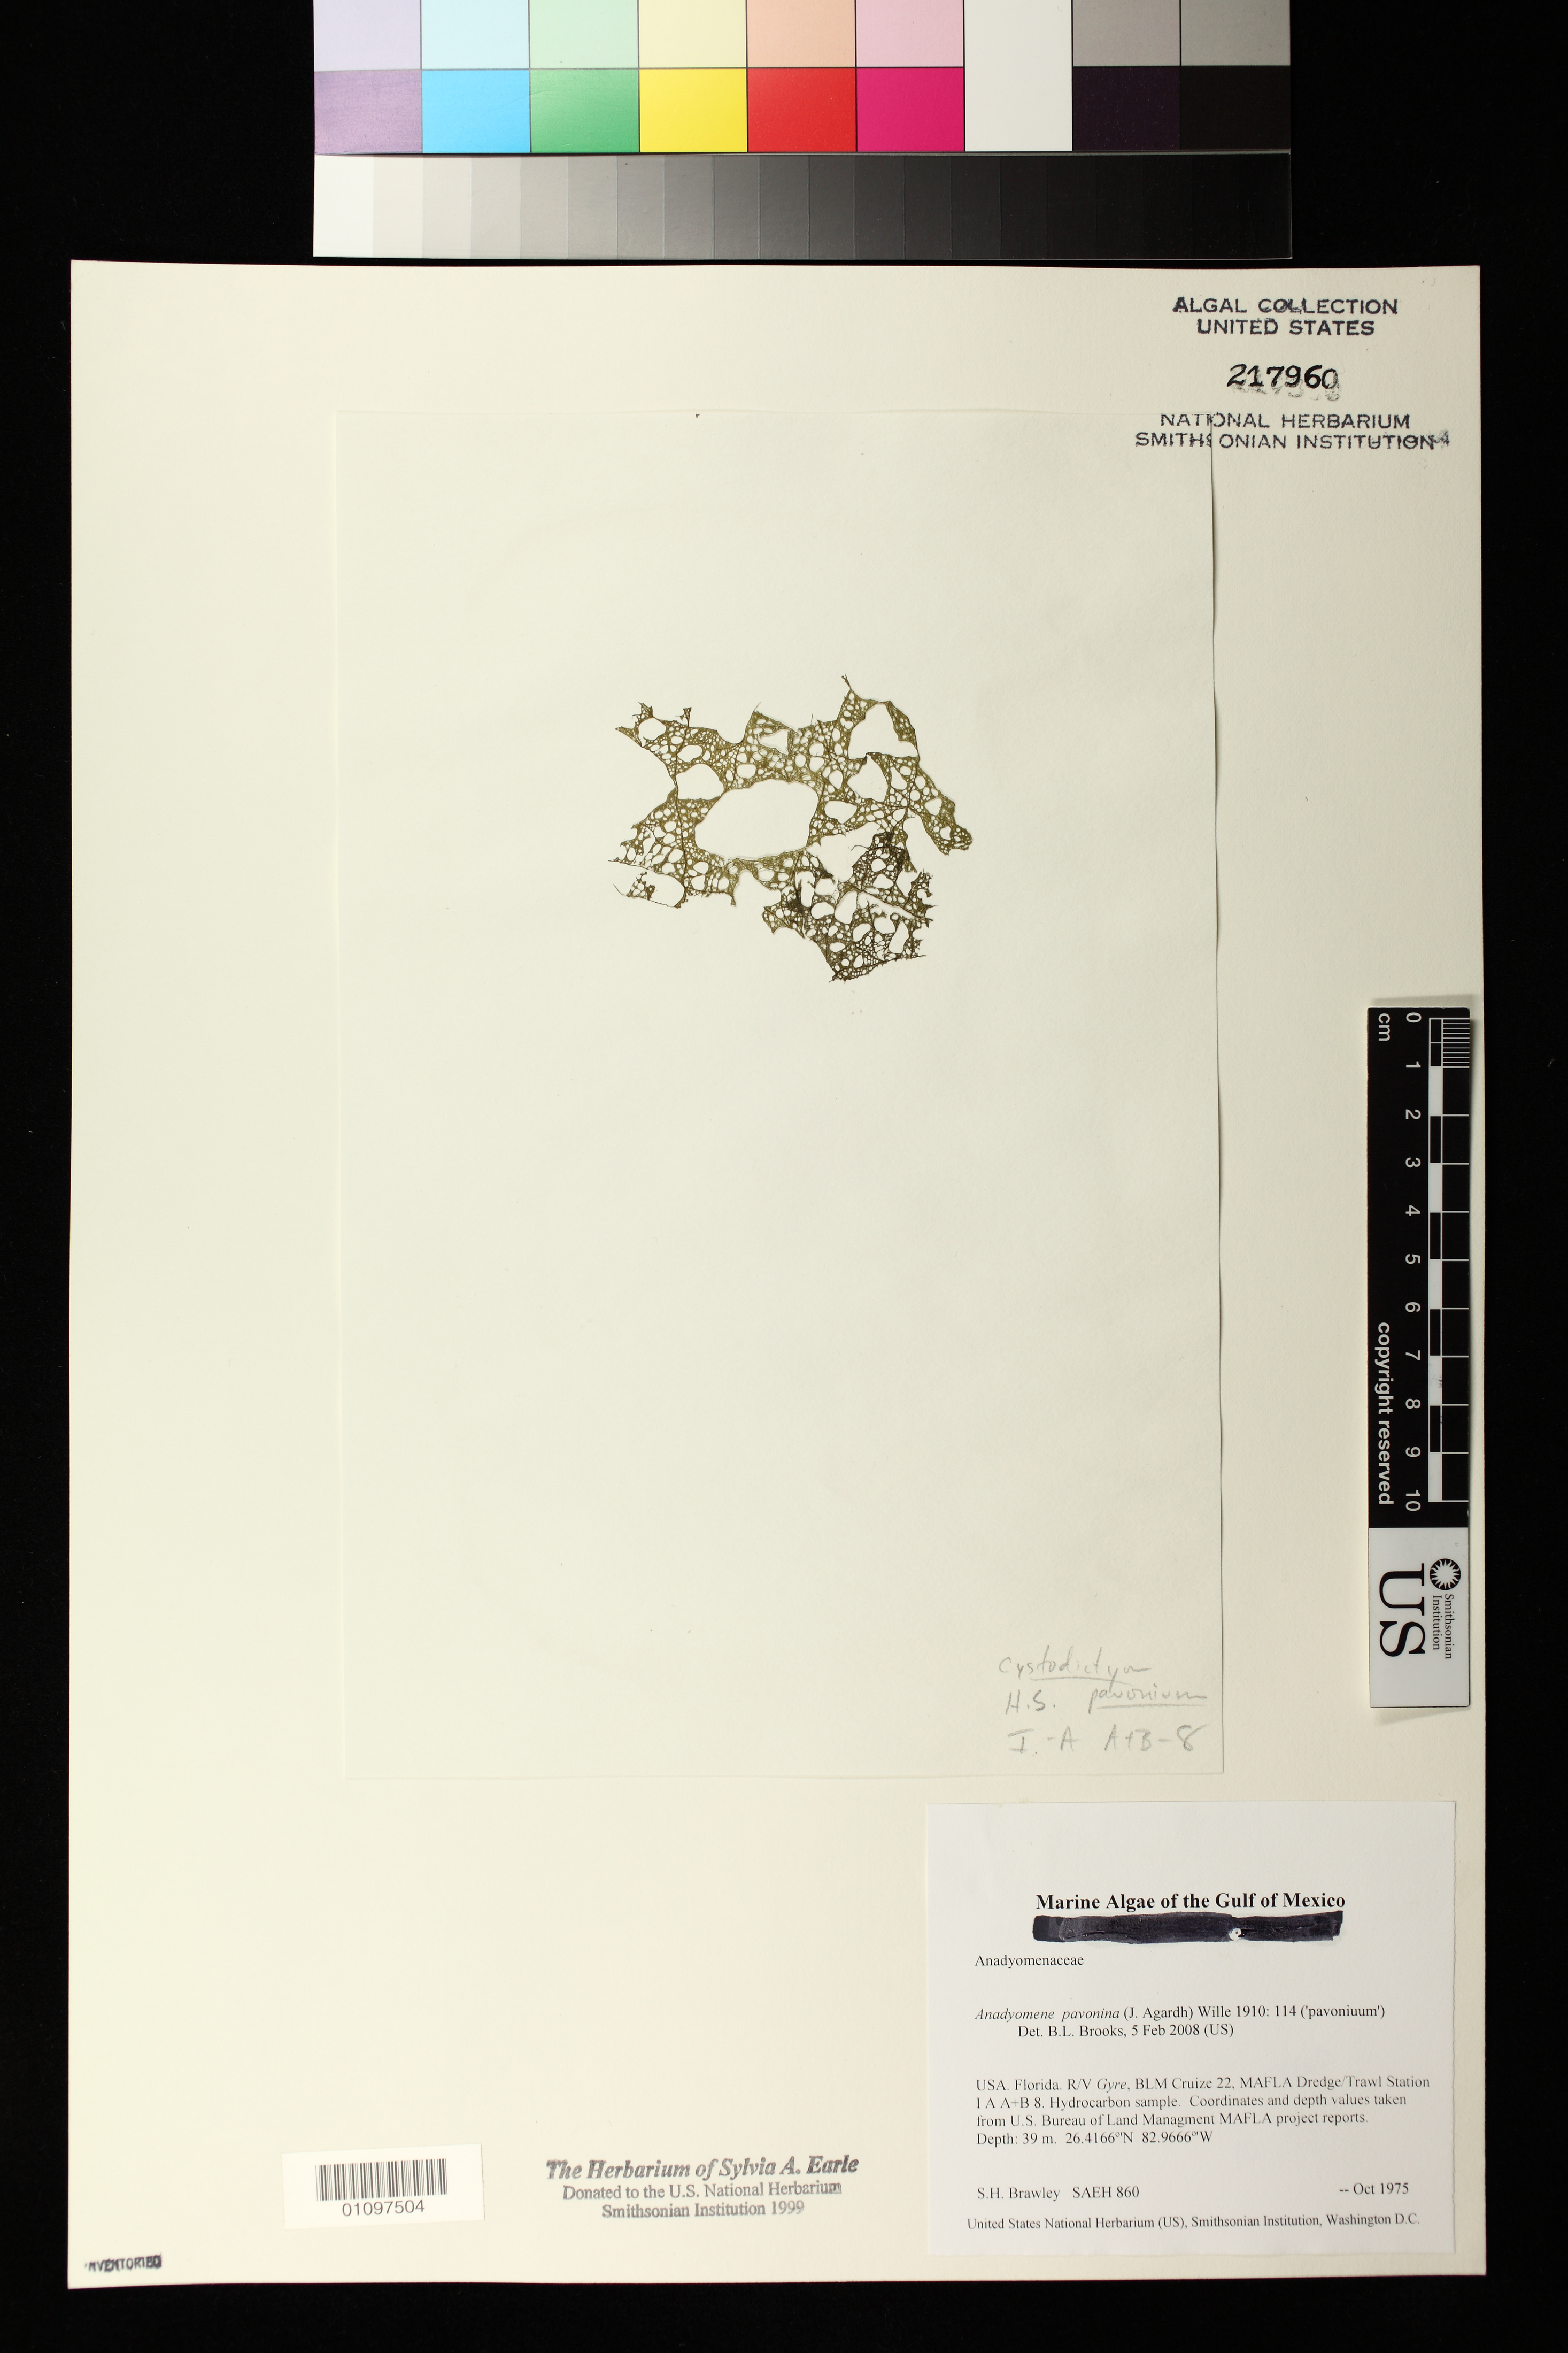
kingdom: Plantae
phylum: Chlorophyta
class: Ulvophyceae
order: Cladophorales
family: Anadyomenaceae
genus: Anadyomene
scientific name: Anadyomene pavonina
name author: (J. Agardh) J. Wille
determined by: Brooks, B. L., (BOT), Smithsonian Institution - National Museum of Natural History (UNITED STATES)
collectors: S. Brawley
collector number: SAEH 860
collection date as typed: Oct 1975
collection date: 1975-10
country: United States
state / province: Florida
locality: Gulf of Mexico, Florida Middle Grounds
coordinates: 26.4166 N, 82.9666 W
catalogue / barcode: US 217960